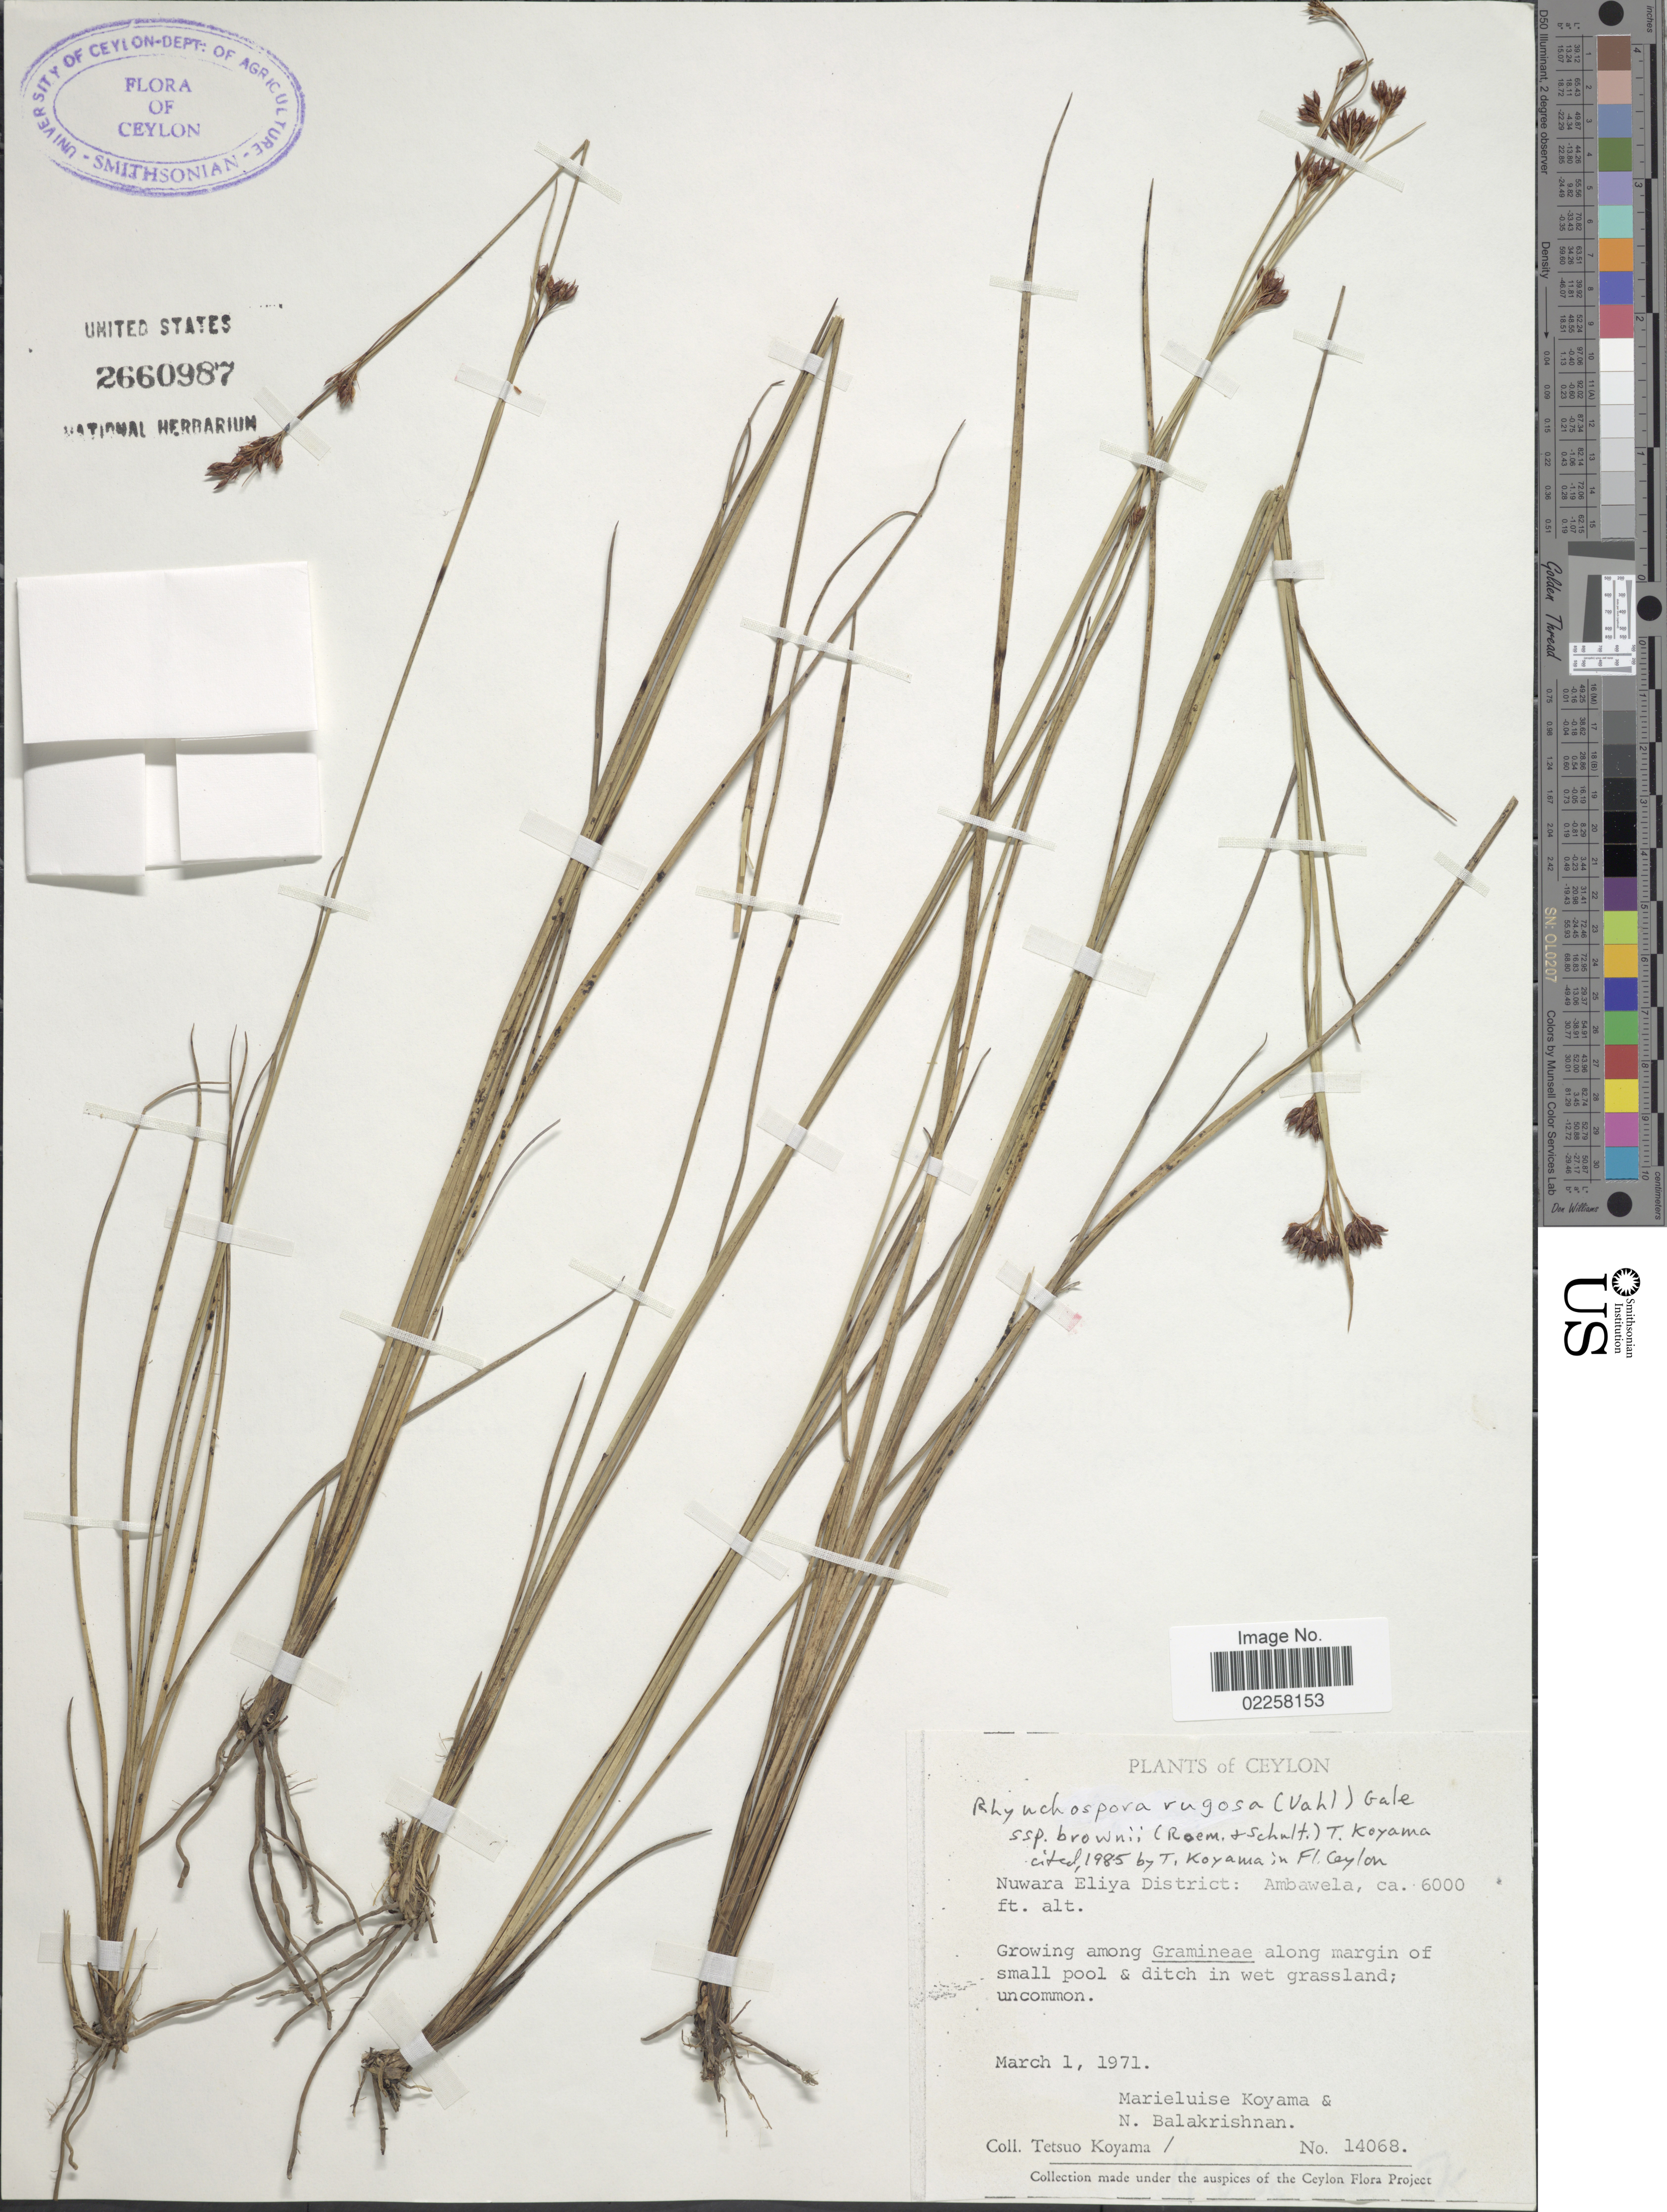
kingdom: Plantae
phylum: Tracheophyta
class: Liliopsida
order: Poales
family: Cyperaceae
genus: Rhynchospora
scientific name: Rhynchospora rugosa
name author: (Vahl) Gale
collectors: T. Koyama, M. Koyama & N. Balakrishnan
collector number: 14068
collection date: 1971-03-01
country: Sri Lanka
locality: Ceylon. Nuwara Eliya District: Ambawela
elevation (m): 1829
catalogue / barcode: US 2660987